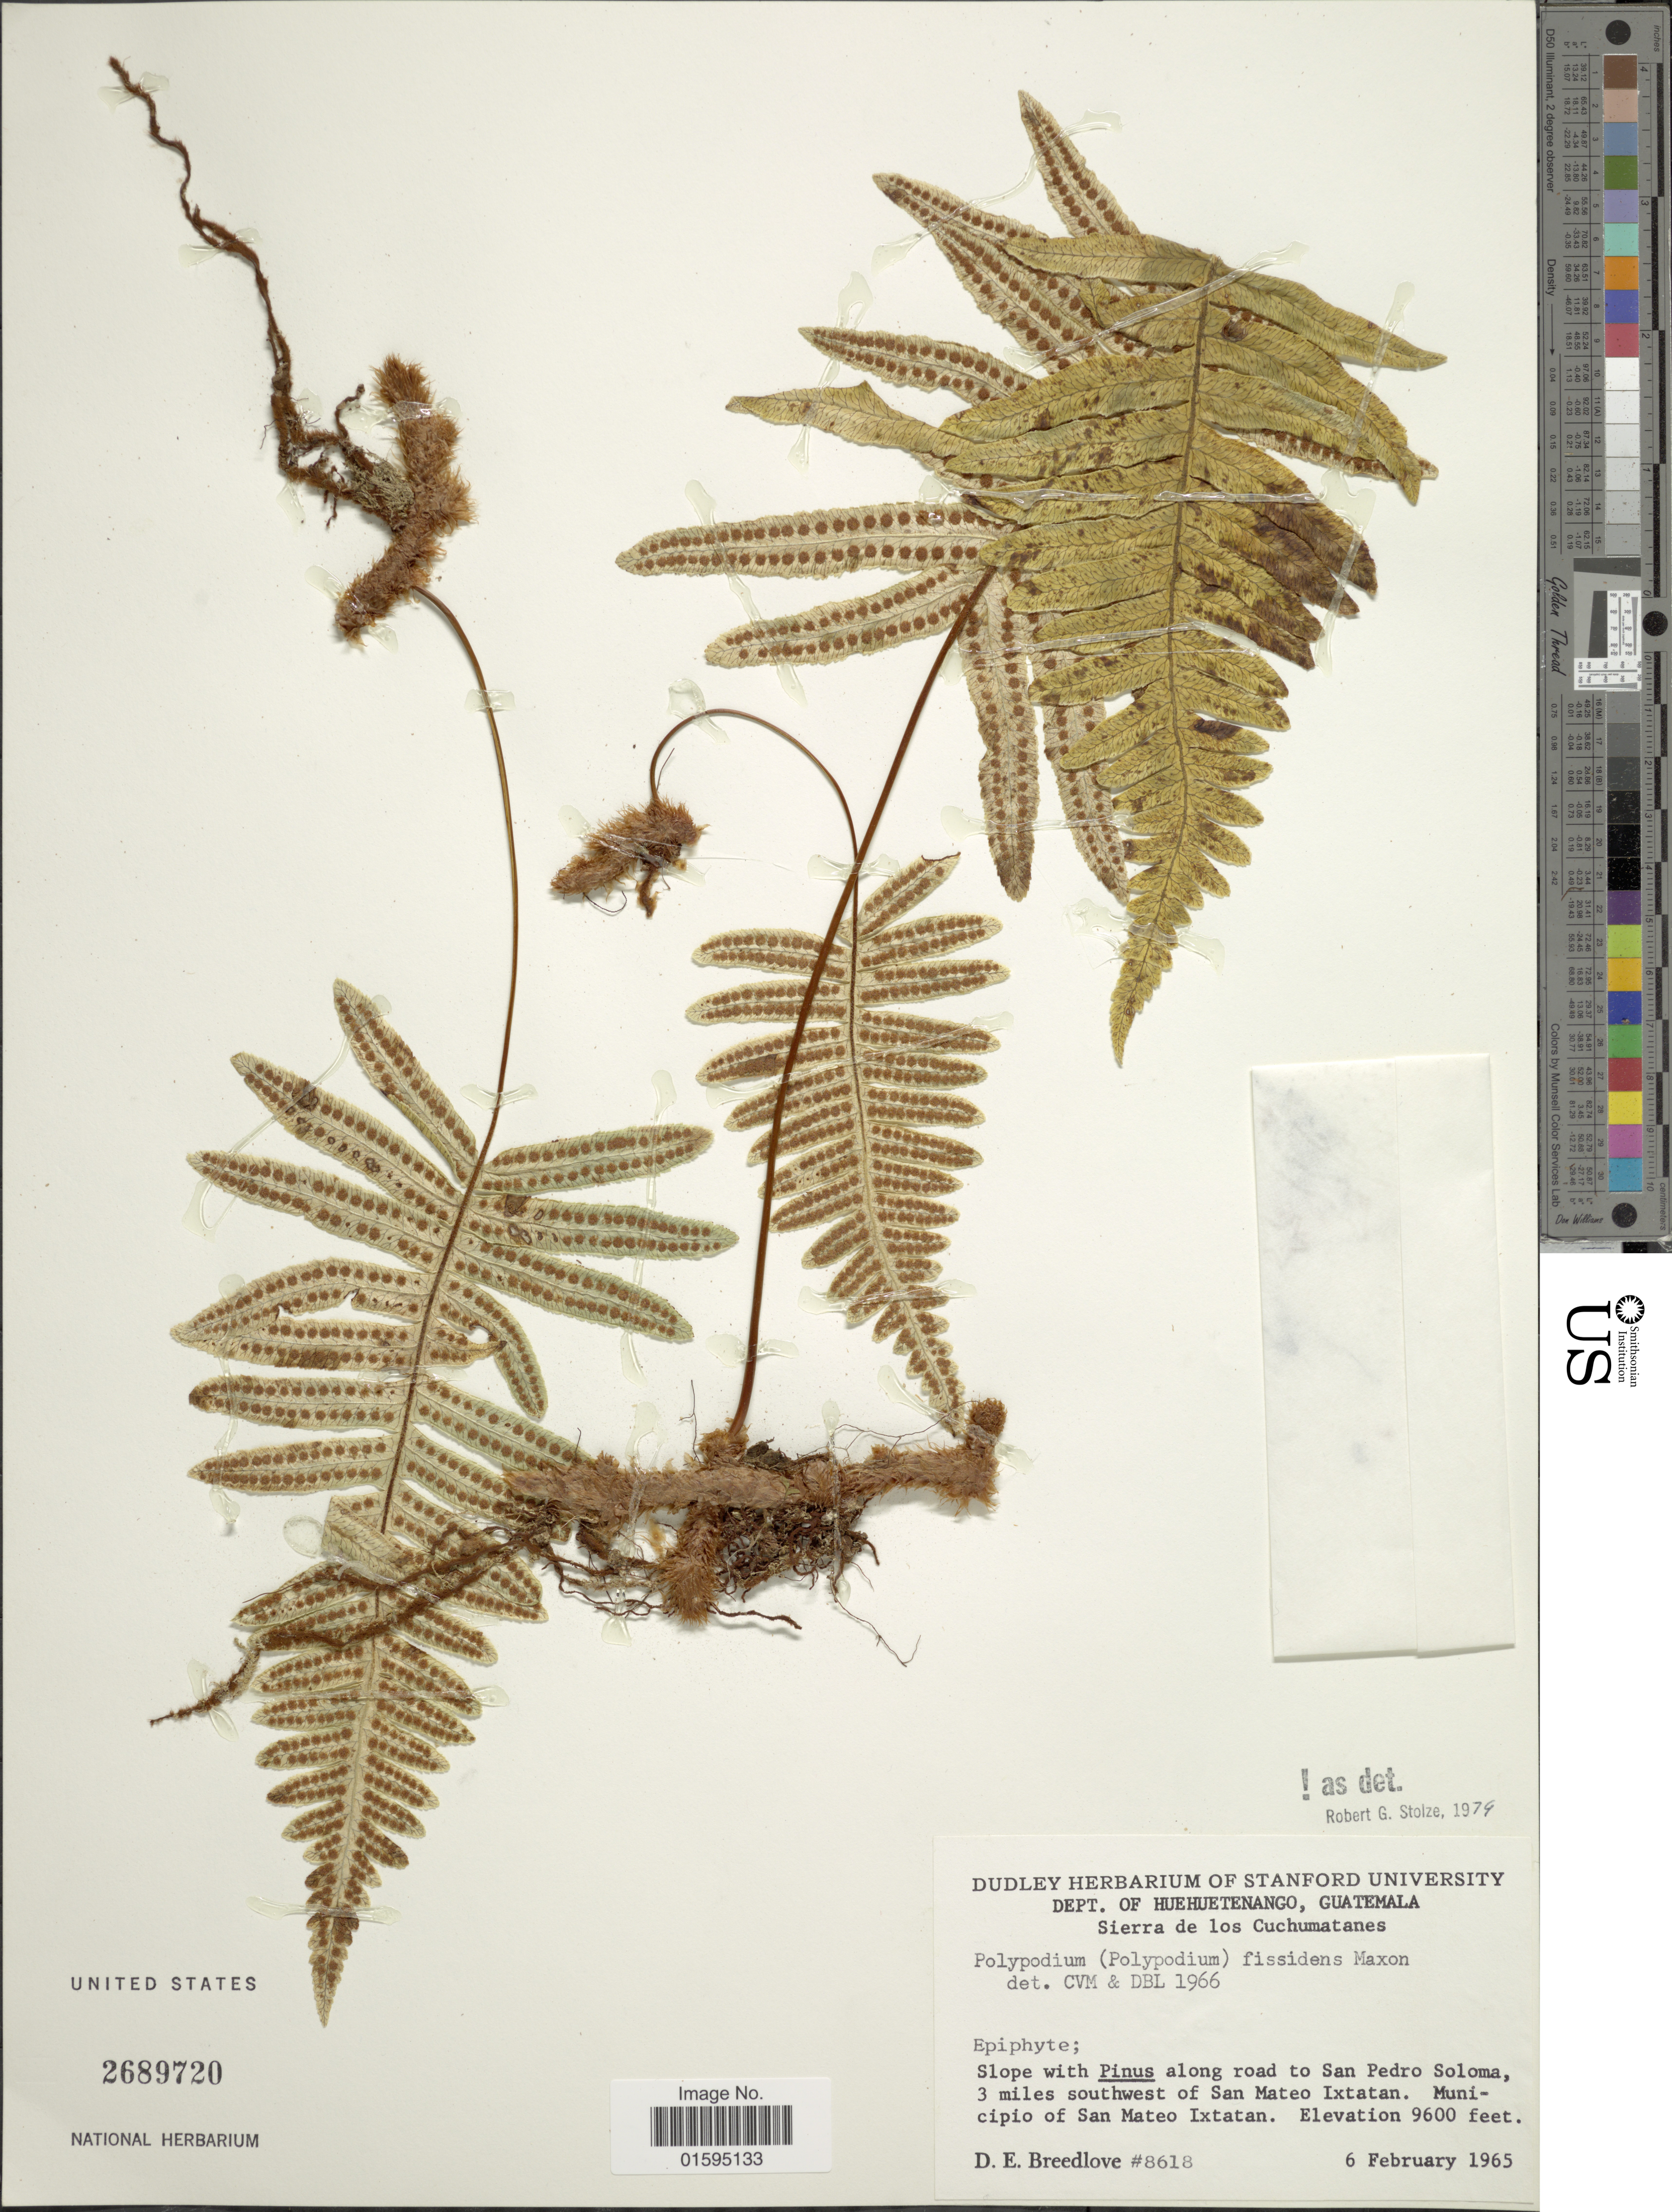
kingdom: Plantae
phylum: Tracheophyta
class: Polypodiopsida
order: Polypodiales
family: Polypodiaceae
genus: Polypodium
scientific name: Polypodium fissidens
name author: Maxon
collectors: D. E. Breedlove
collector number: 8618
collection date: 1965-02-06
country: Guatemala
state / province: Huehuetenango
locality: Sierra de los Cuchumatanes, slope with Pinus along road to San Pedro Soloma, 3 miles southwest of San Mateo Ixtatan, Municipio of San Mateo Ixtatan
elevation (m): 2926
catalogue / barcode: US 2689720